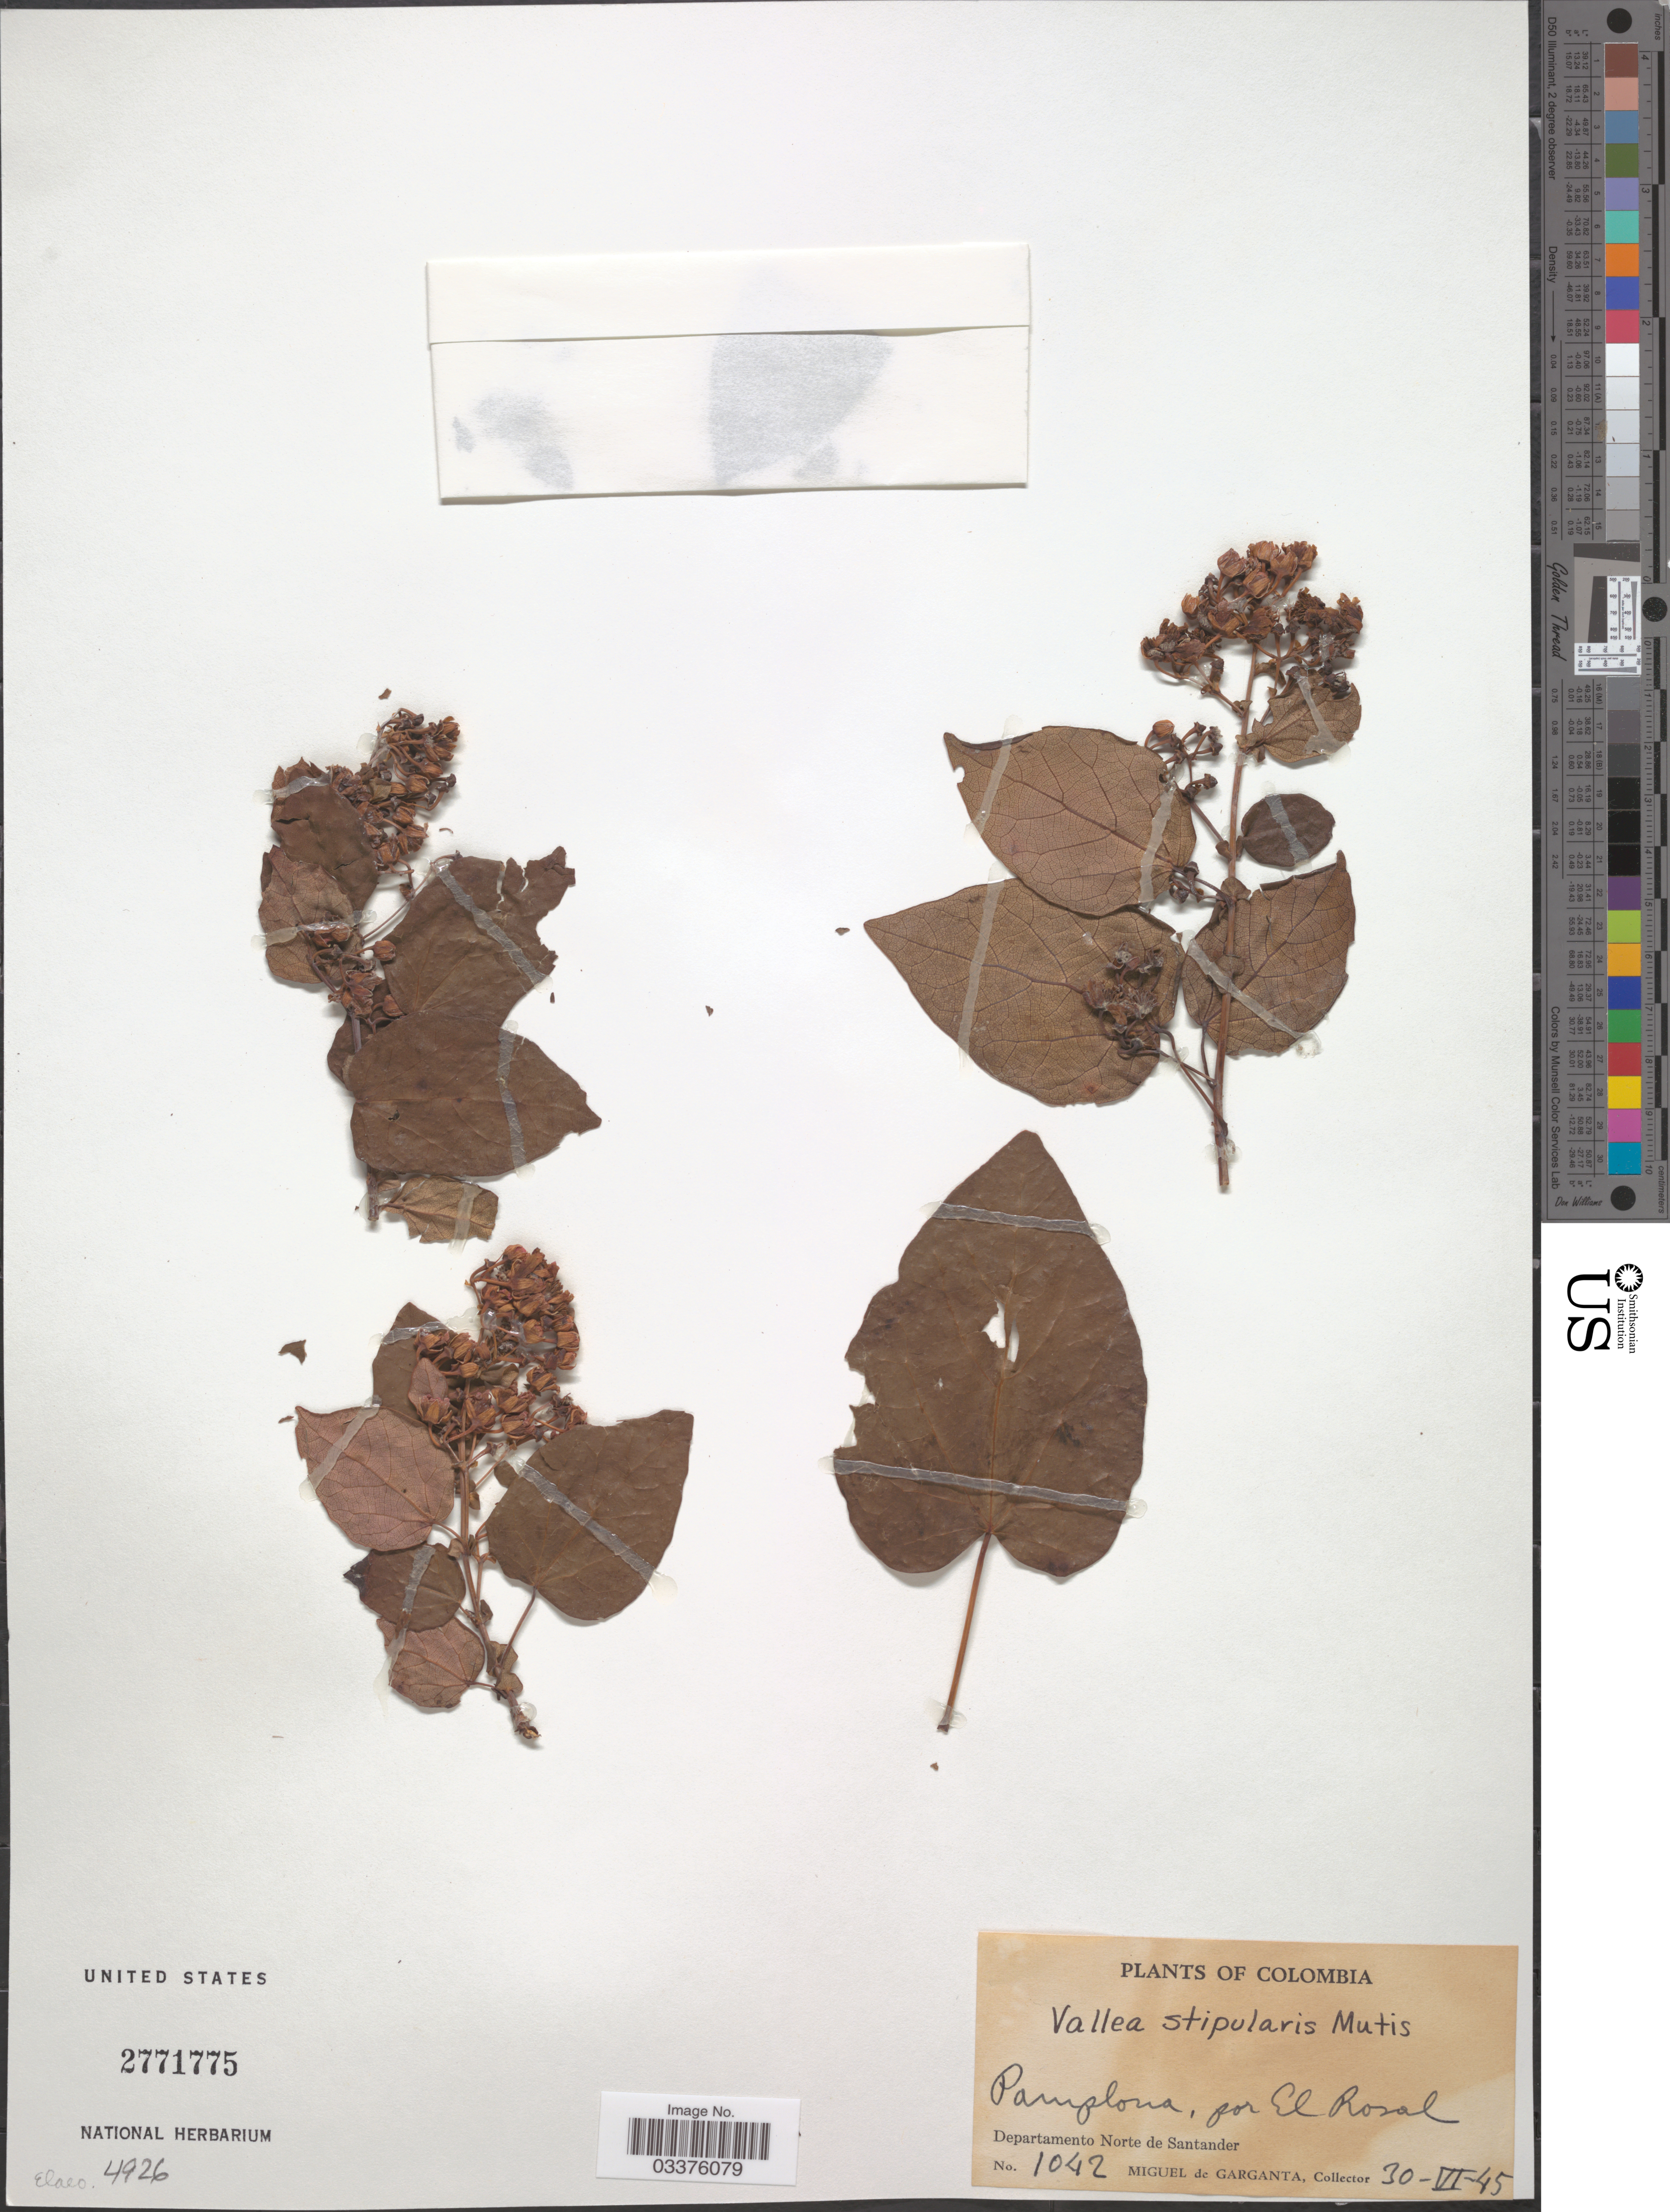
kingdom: Plantae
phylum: Tracheophyta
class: Magnoliopsida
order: Oxalidales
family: Elaeocarpaceae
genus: Vallea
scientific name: Vallea stipularis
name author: L. f.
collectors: M. Garganta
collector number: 1042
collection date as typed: Transcribed d/m/y: 30/6/45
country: Colombia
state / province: Norte de Santander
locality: Pamplona, por El Rosal, Departamento Norte de Santander.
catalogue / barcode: US 2771775